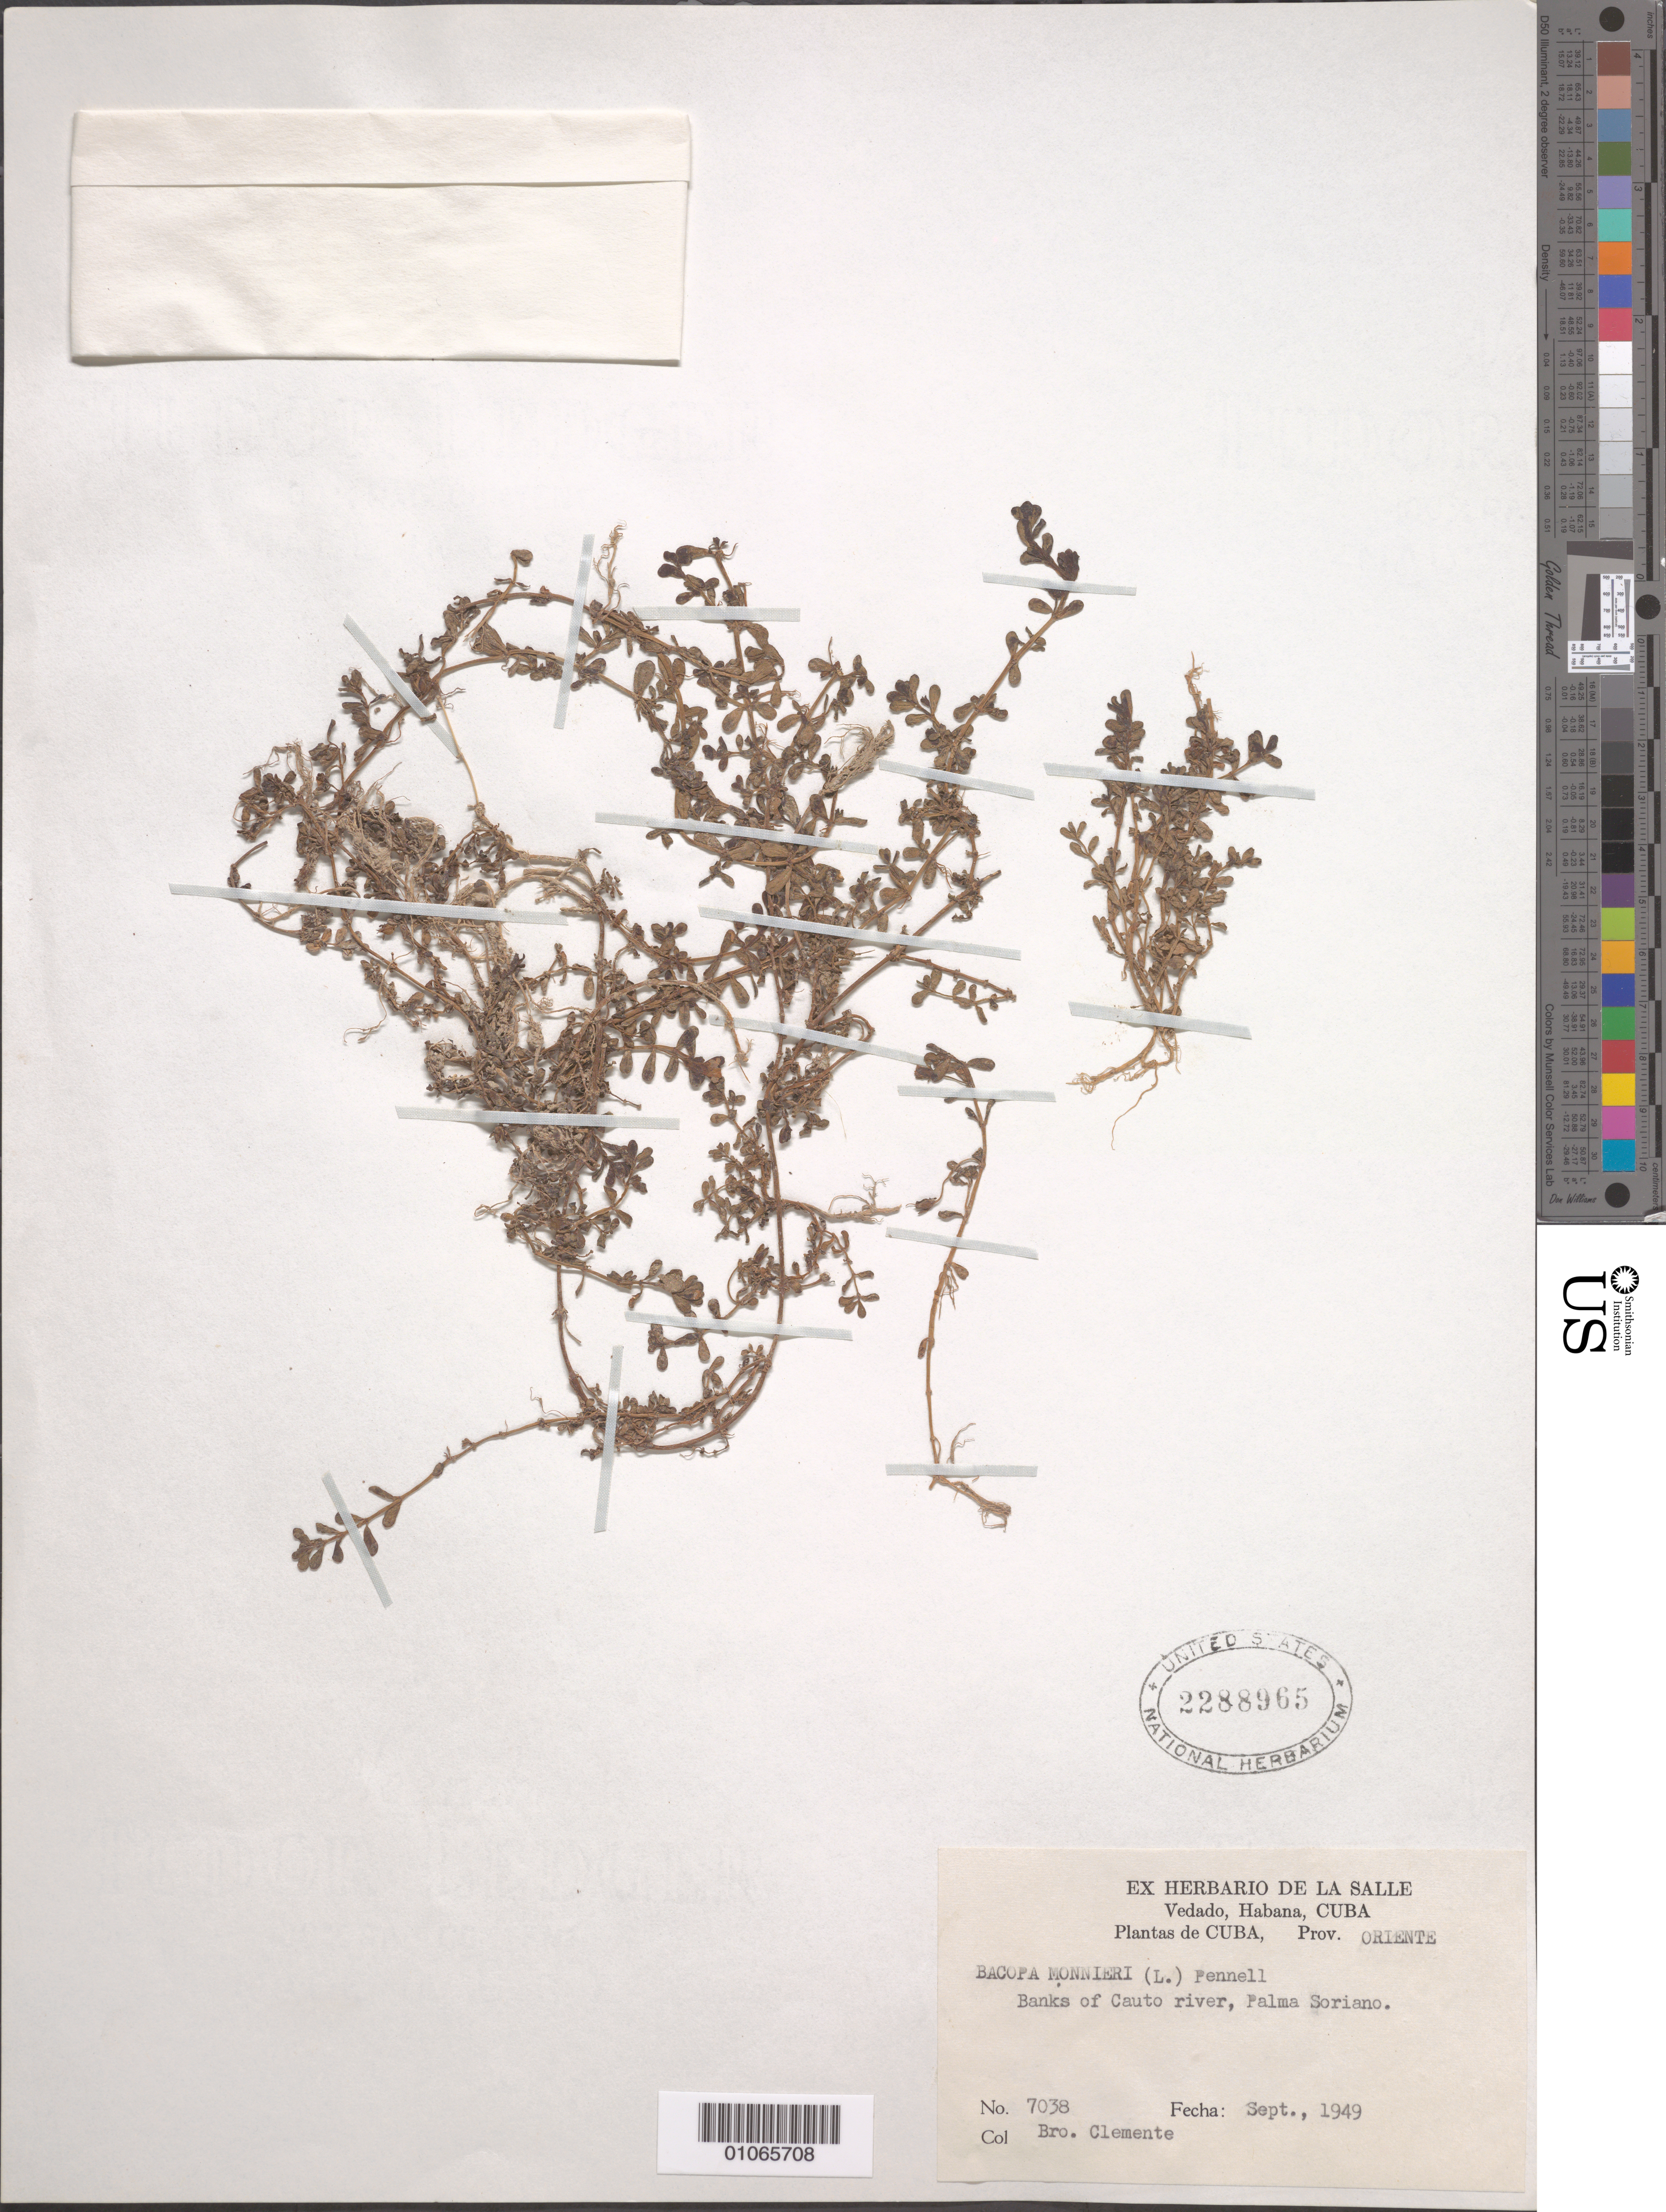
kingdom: Plantae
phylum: Tracheophyta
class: Magnoliopsida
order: Lamiales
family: Plantaginaceae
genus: Bacopa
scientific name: Bacopa monnieri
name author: (L.) Pennell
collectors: Bro. Clemente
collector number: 7038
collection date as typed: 01 Sep 1949 to 30 Sep 1949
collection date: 1949-09-01/1949-09-30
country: Cuba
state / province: Oriente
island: Cuba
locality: Banks of Cauto river, Palma Soriano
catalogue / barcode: US 2288965